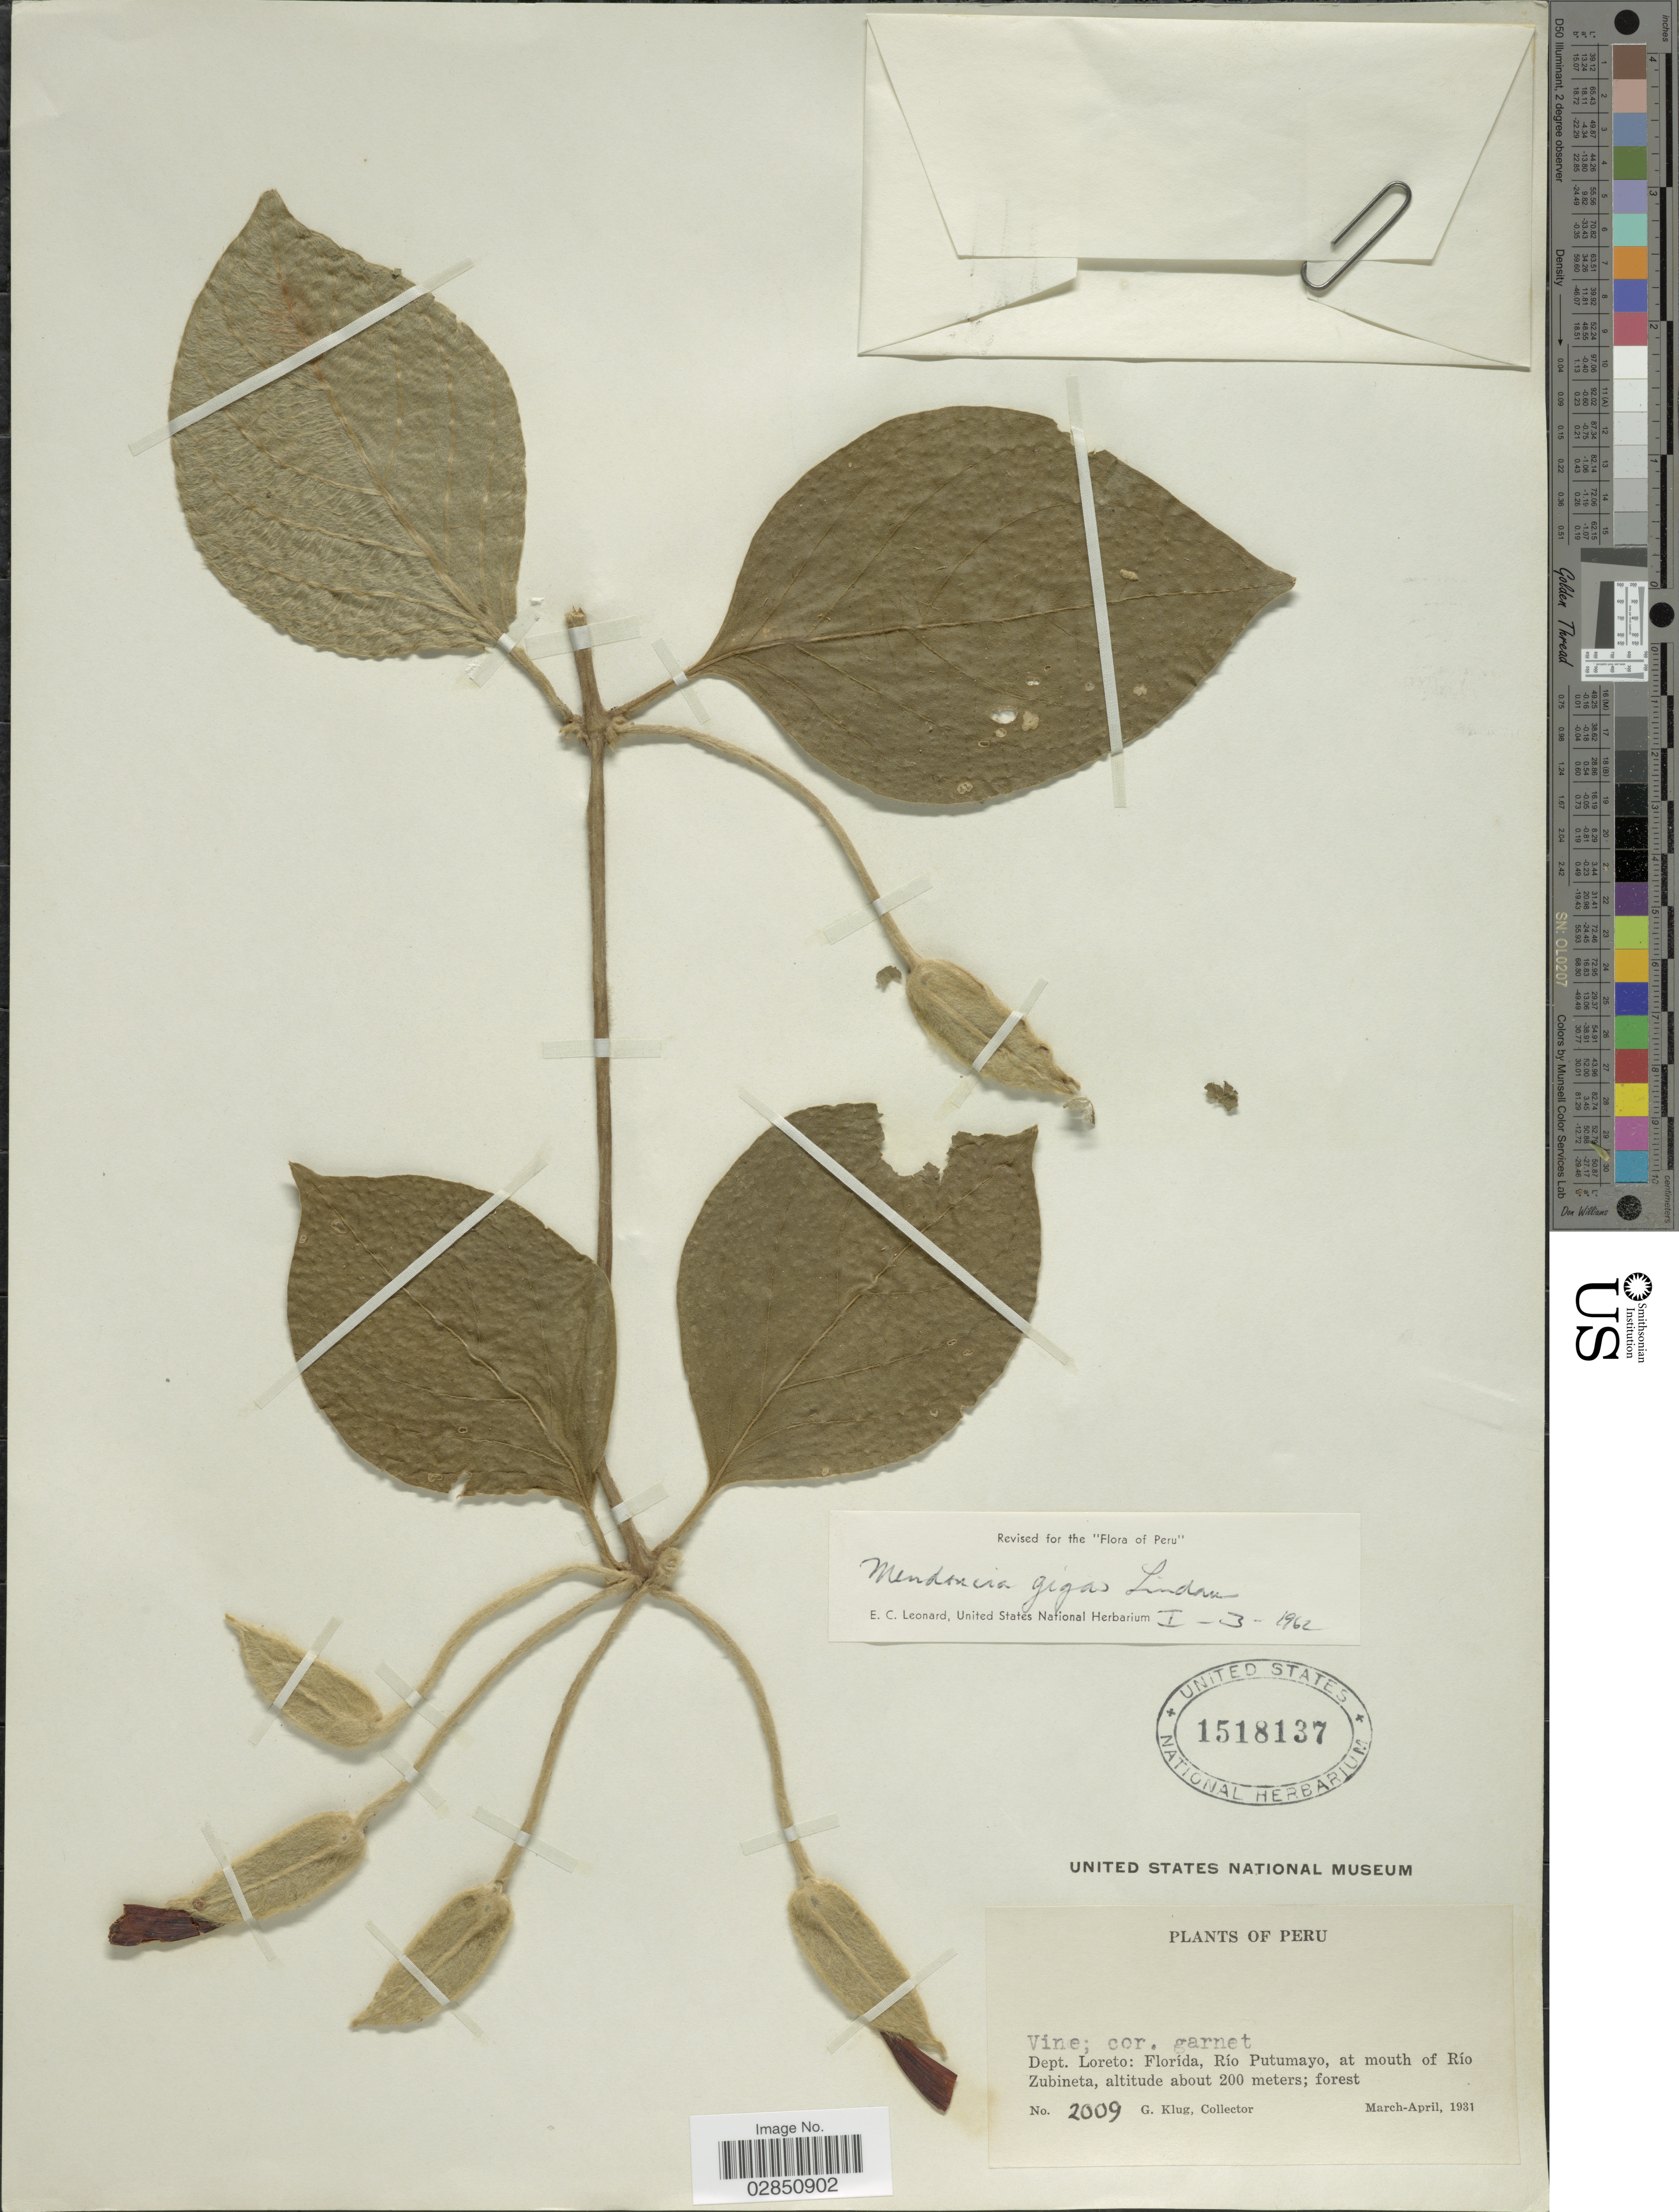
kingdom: Plantae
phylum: Tracheophyta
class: Magnoliopsida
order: Lamiales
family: Acanthaceae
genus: Mendoncia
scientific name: Mendoncia gigas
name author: Lindau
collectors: G. Klug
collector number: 2009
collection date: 1931-03/1931-04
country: Peru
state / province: Loreto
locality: Dept. Loreto: Florída, Río Putumayo, at mouth of Río Zubineta.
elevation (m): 200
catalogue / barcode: US 1518137